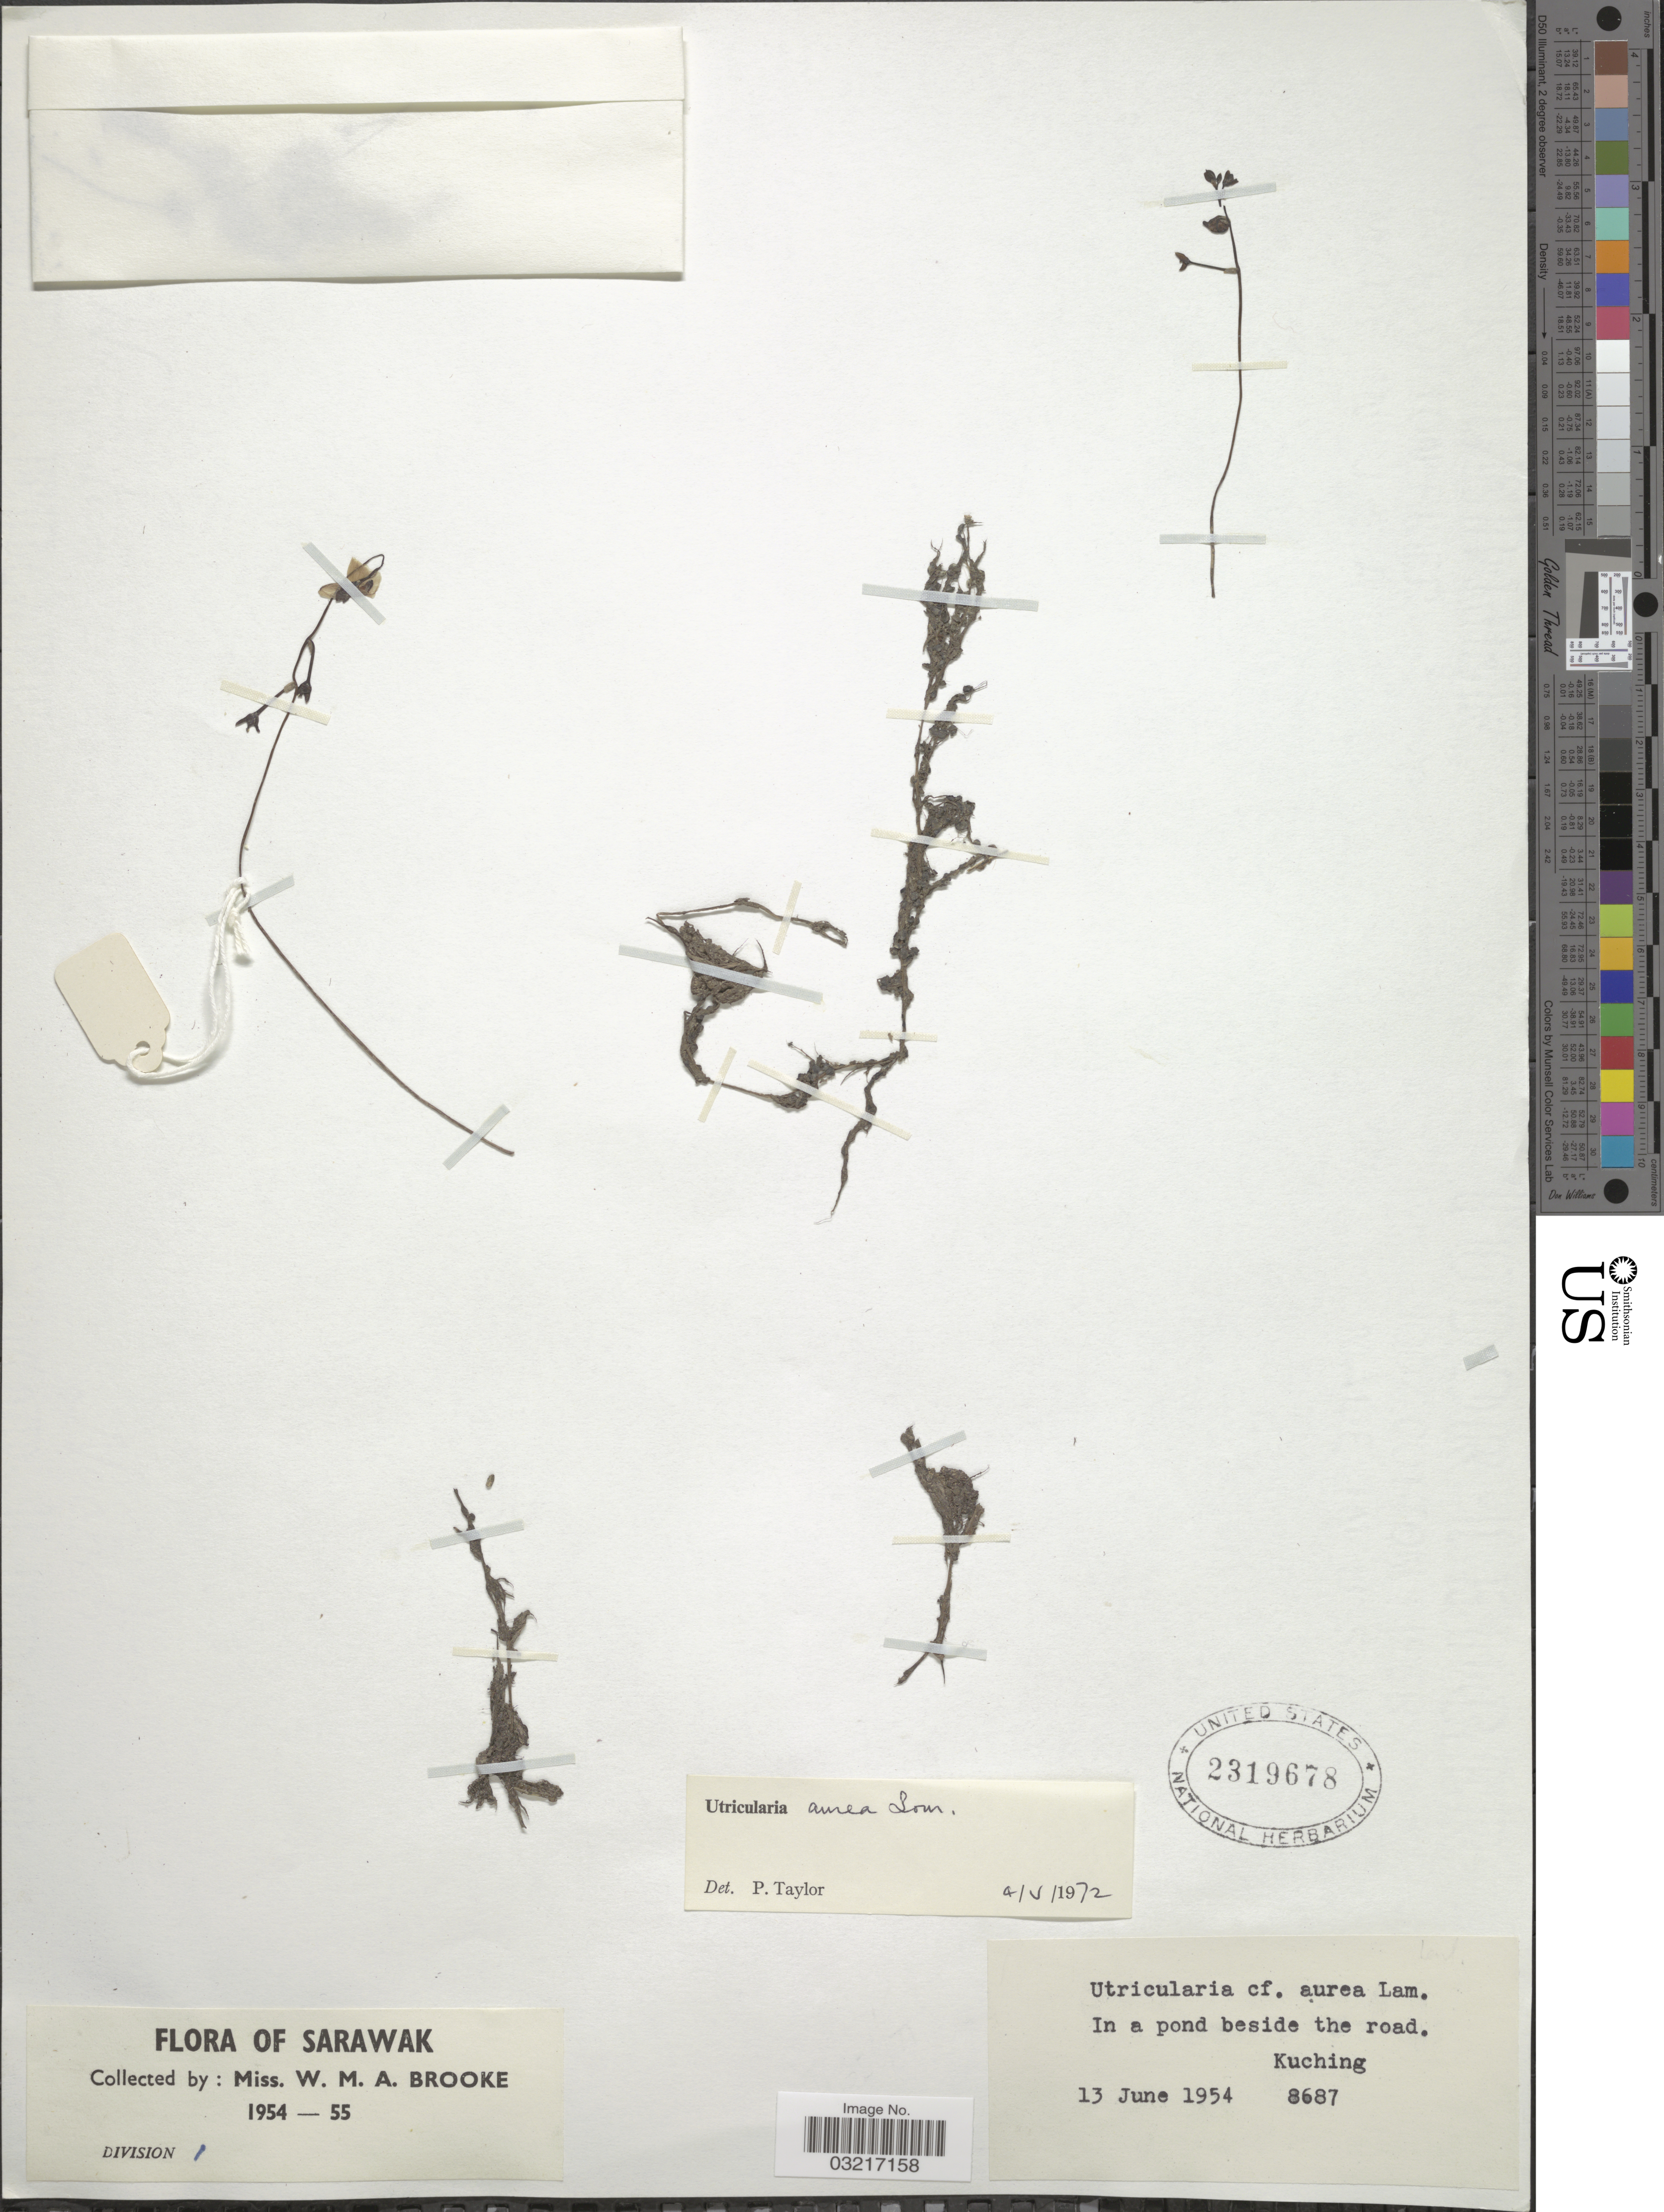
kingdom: Plantae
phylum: Tracheophyta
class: Magnoliopsida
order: Lamiales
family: Lentibulariaceae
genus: Utricularia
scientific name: Utricularia aurea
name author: Lour.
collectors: W. Brooke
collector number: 8687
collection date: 1954-06-13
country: Malaysia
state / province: Sarawak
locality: In a pond beside the road, Kuching.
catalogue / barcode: US 2319678